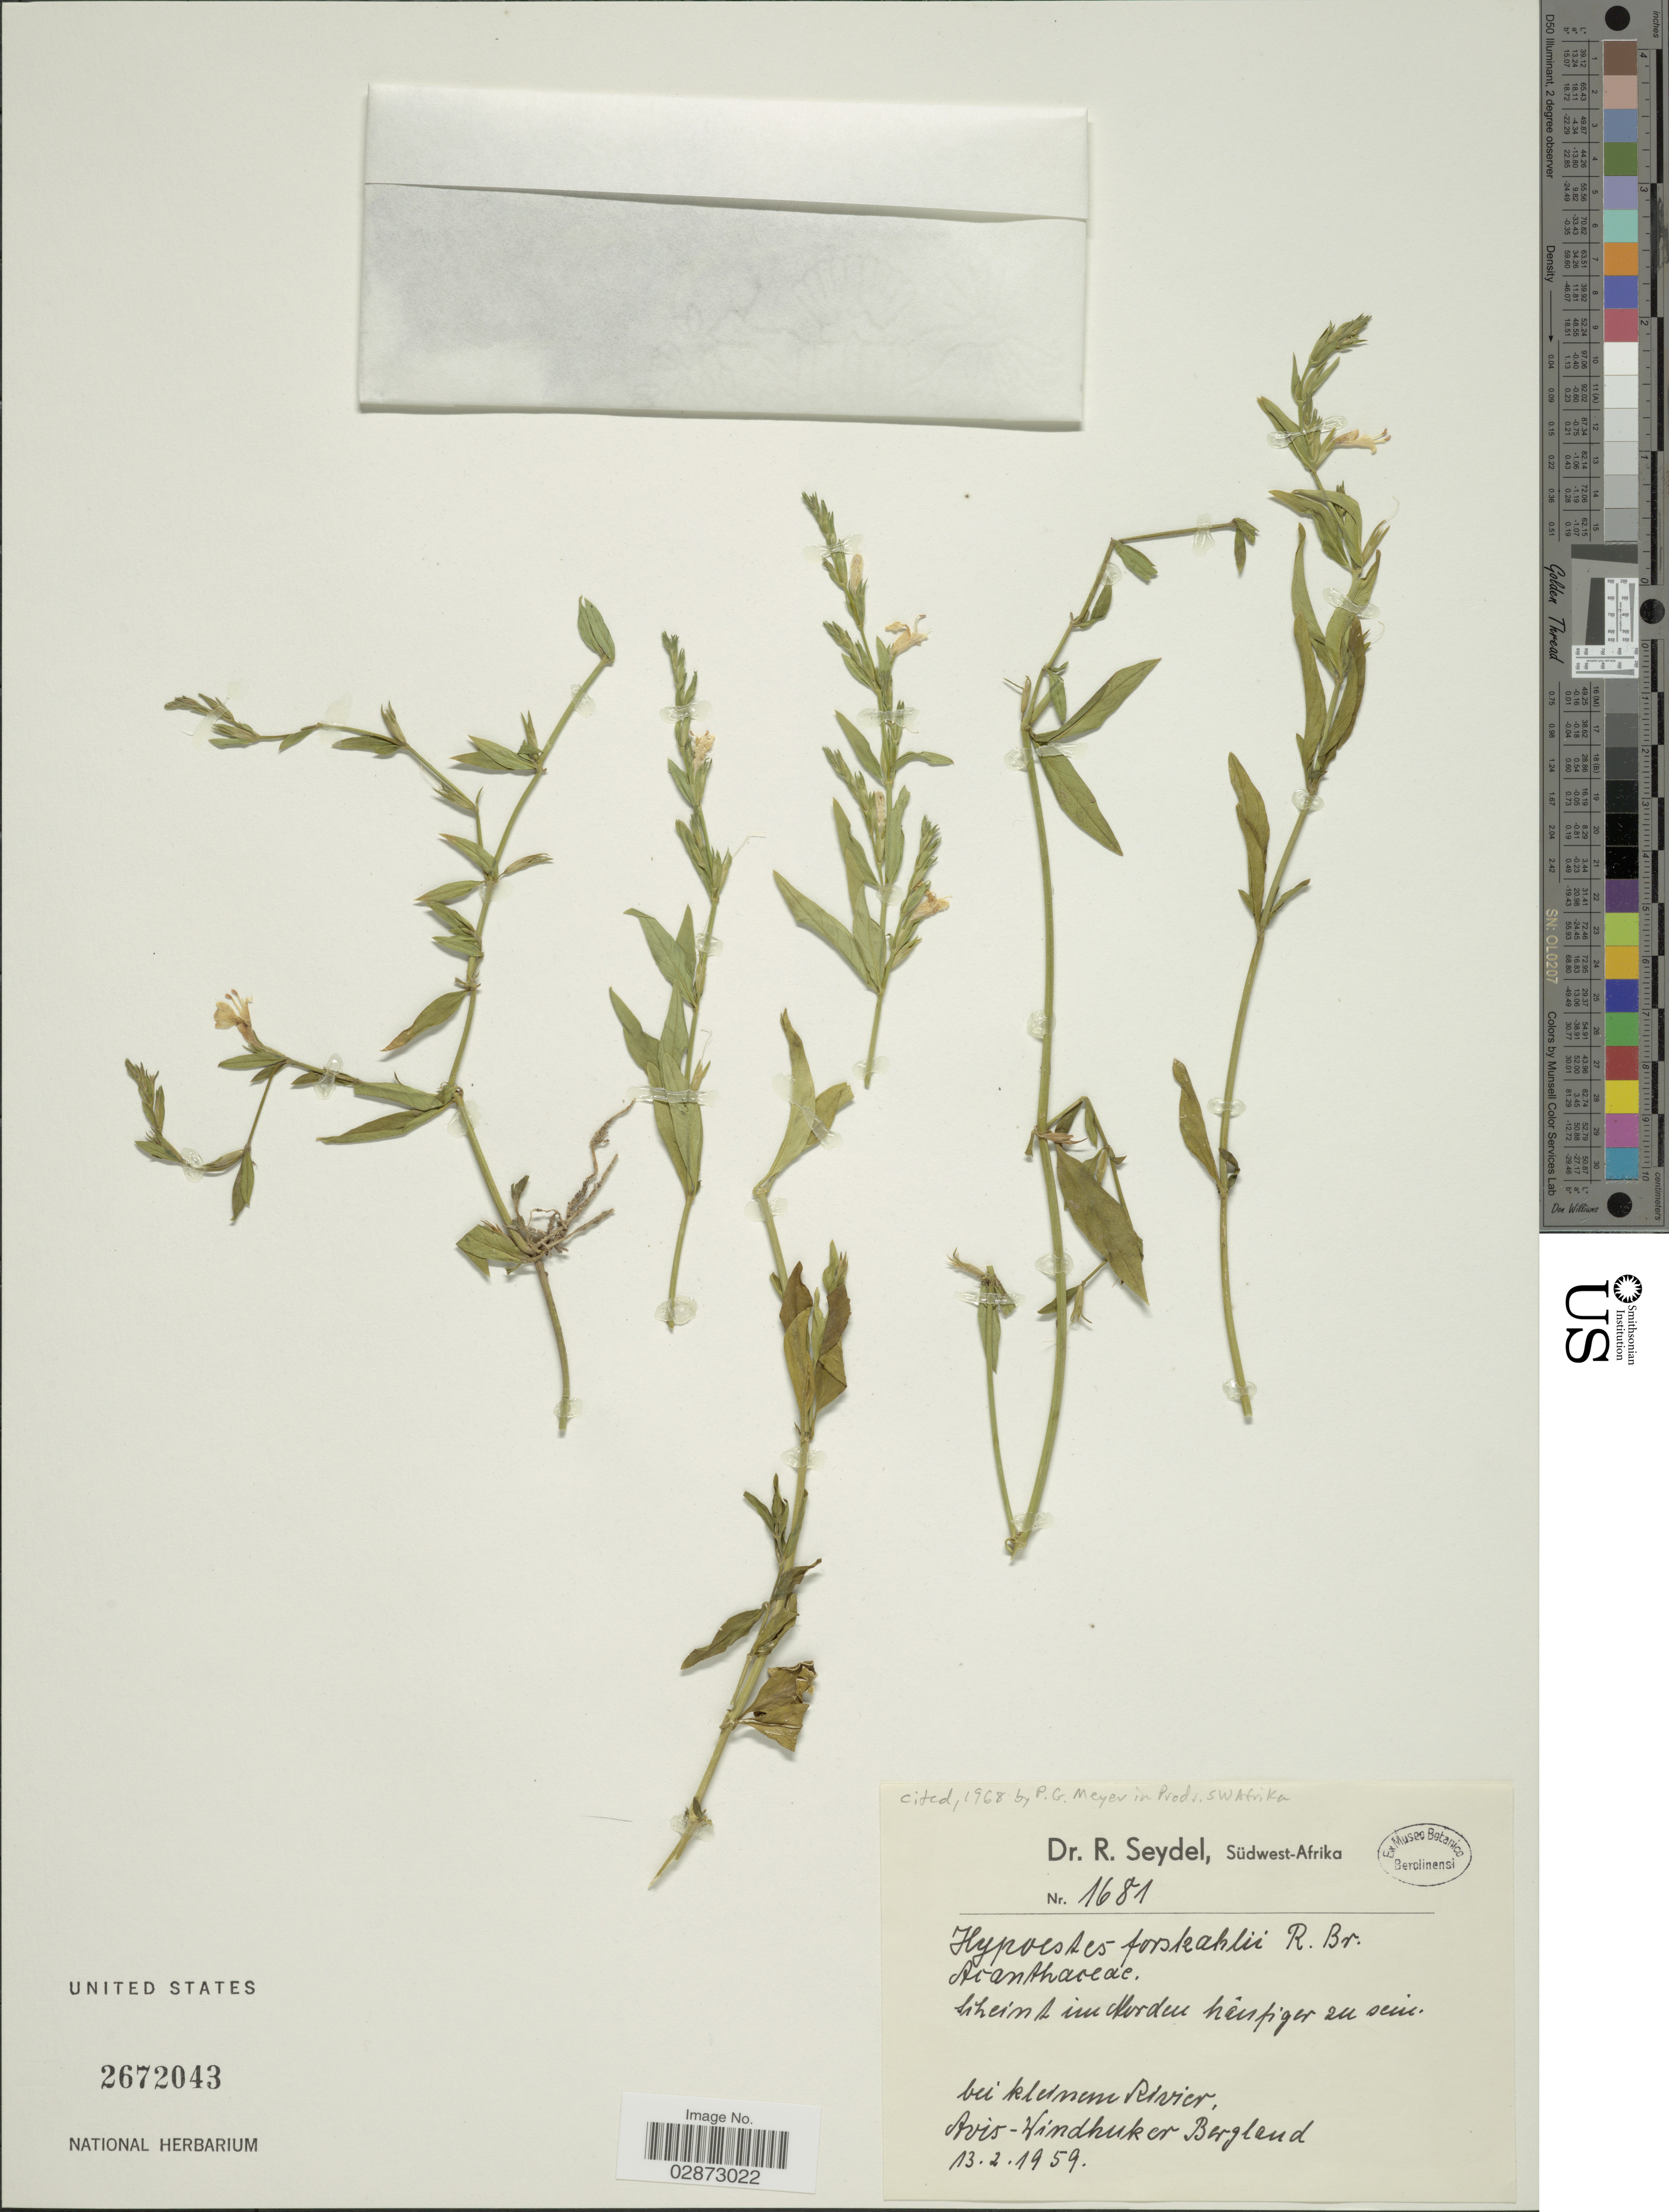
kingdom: Plantae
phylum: Tracheophyta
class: Magnoliopsida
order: Lamiales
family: Acanthaceae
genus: Hypoestes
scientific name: Hypoestes forsskaolii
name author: (Vahl) R. Br.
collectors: R. Seydel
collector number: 1681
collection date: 1959-02-13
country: Namibia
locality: Südwest-Afrika. Bei kleinem Rivier, Avis-Windhuker Bergland.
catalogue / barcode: US 2672043